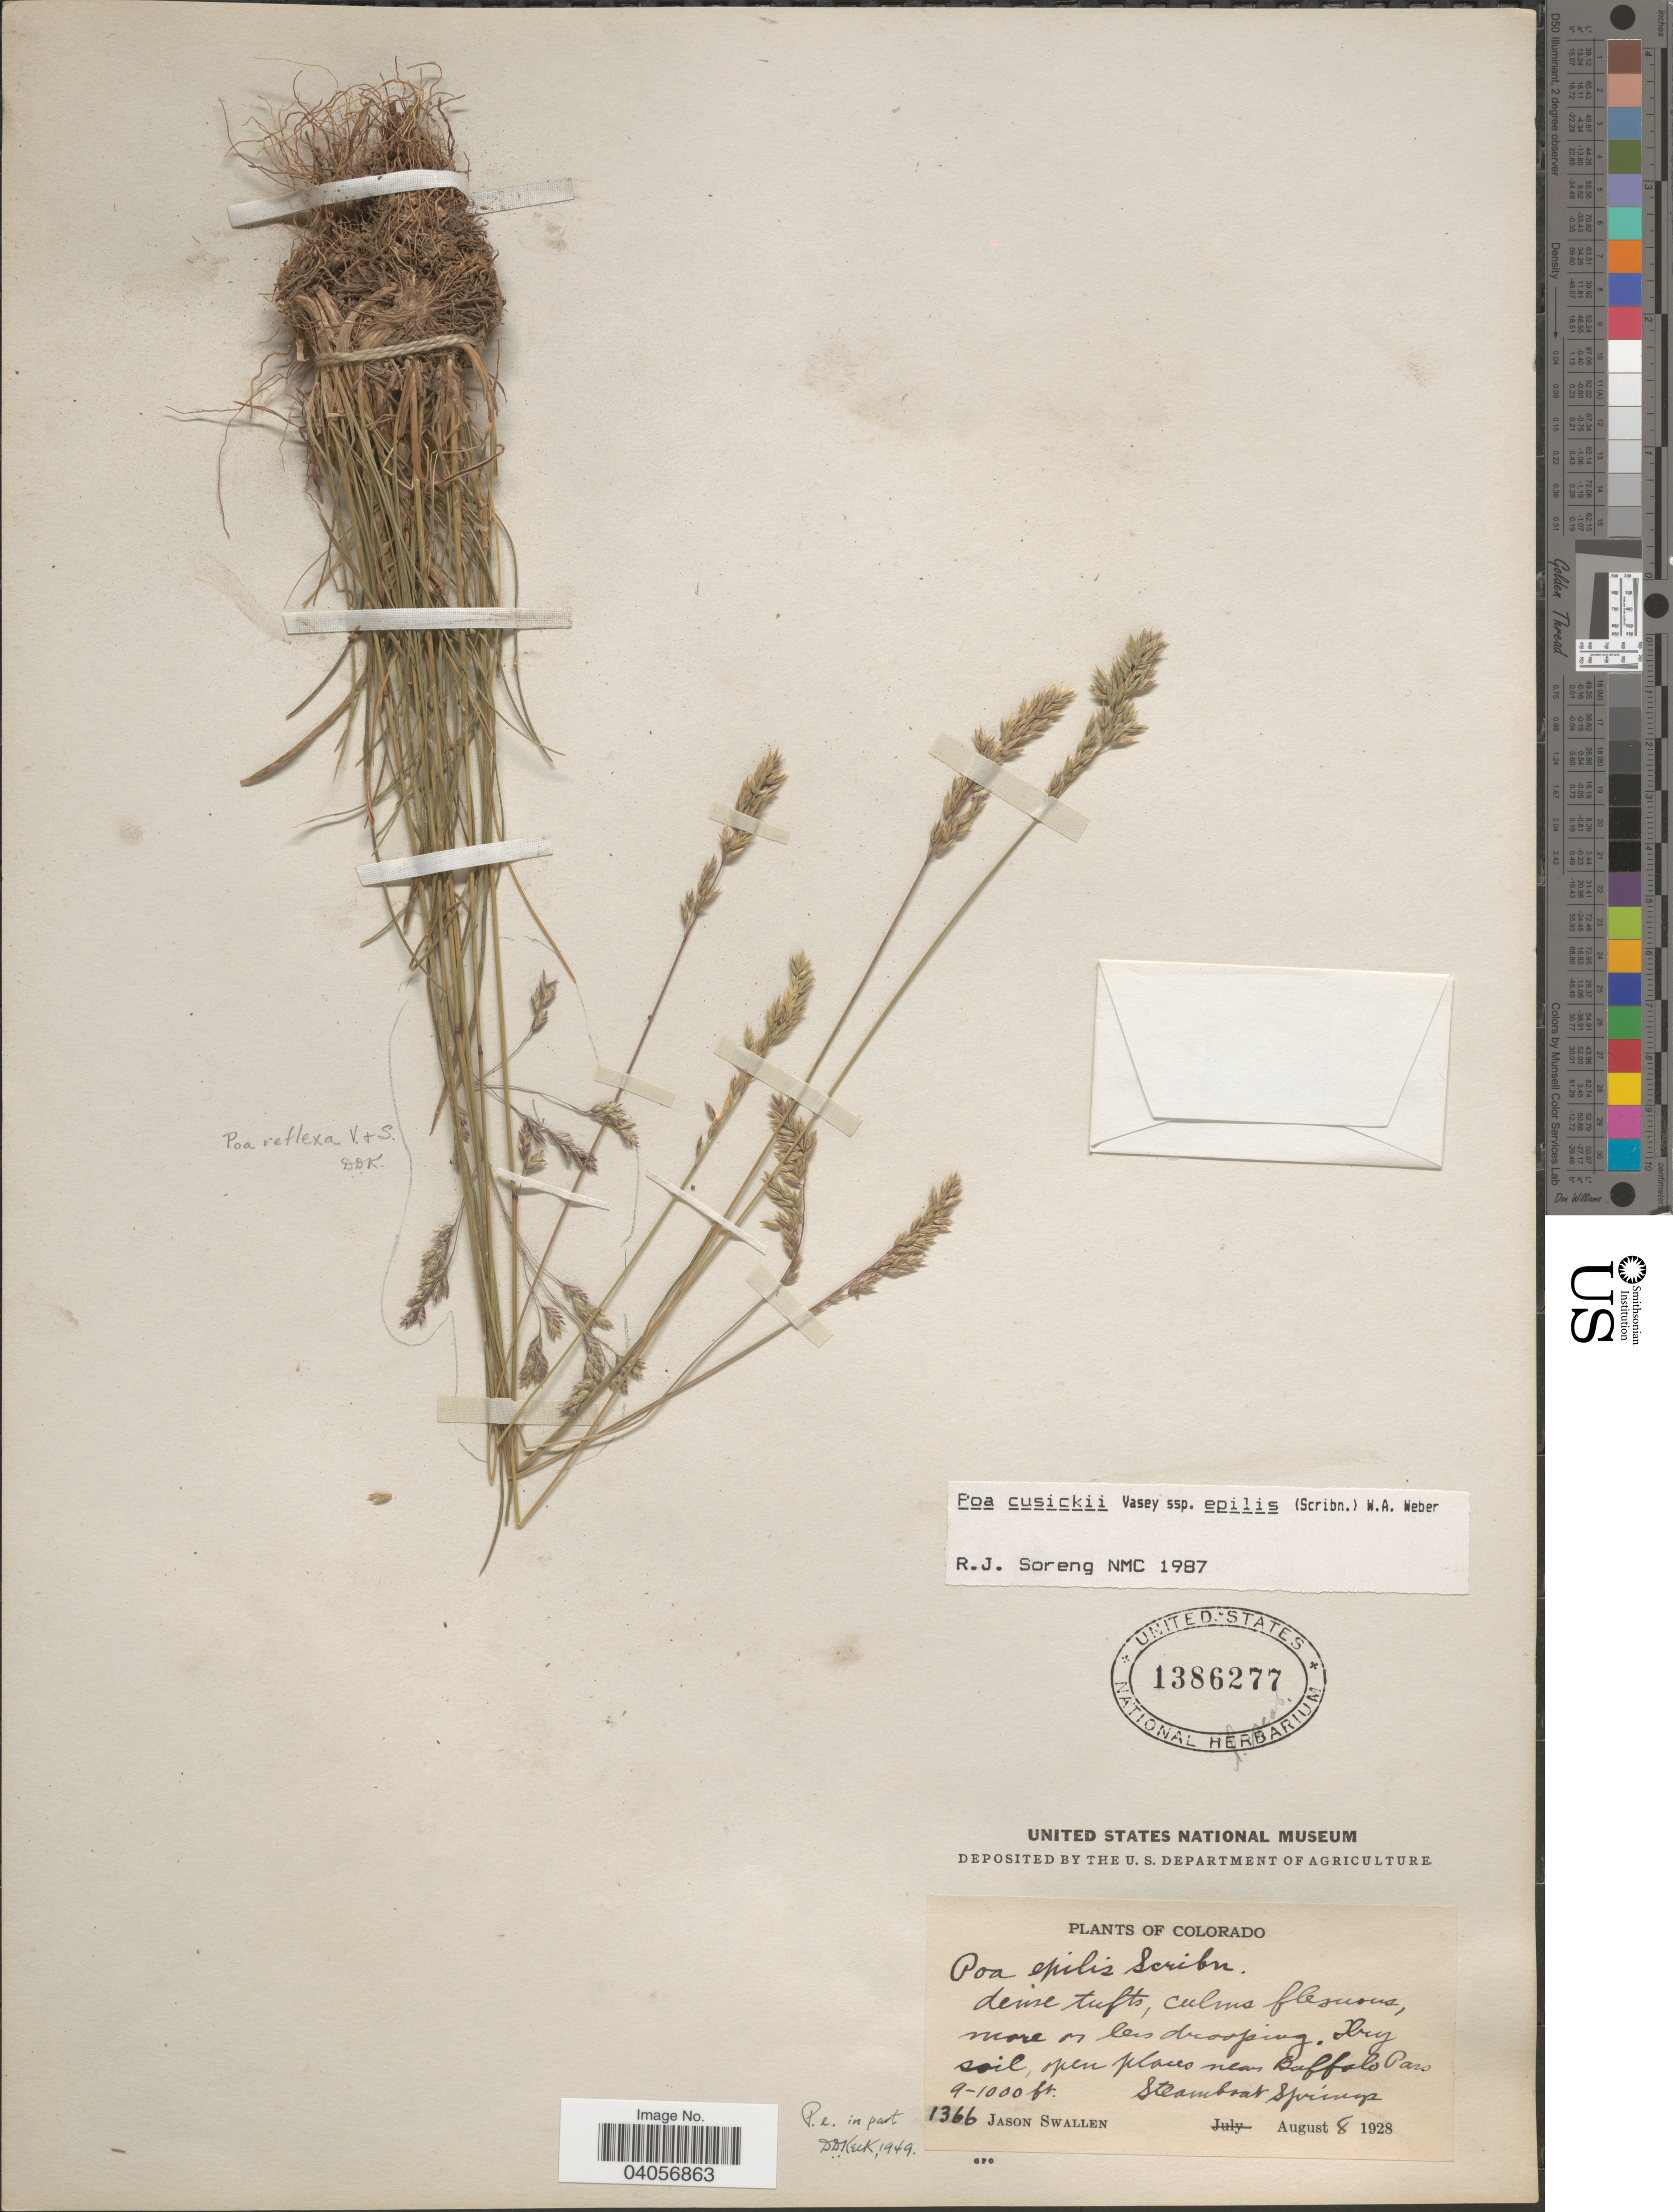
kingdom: Plantae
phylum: Tracheophyta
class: Liliopsida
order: Poales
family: Poaceae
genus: Poa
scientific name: Poa cusickii subsp. epilis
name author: (Scribn.) W.A. Weber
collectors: J. R. Swallen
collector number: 1366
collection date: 1928-08-08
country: United States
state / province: Colorado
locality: Dry soil, open places near Buffalo Pass. Steamboat Springs.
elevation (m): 274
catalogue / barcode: US 1386277